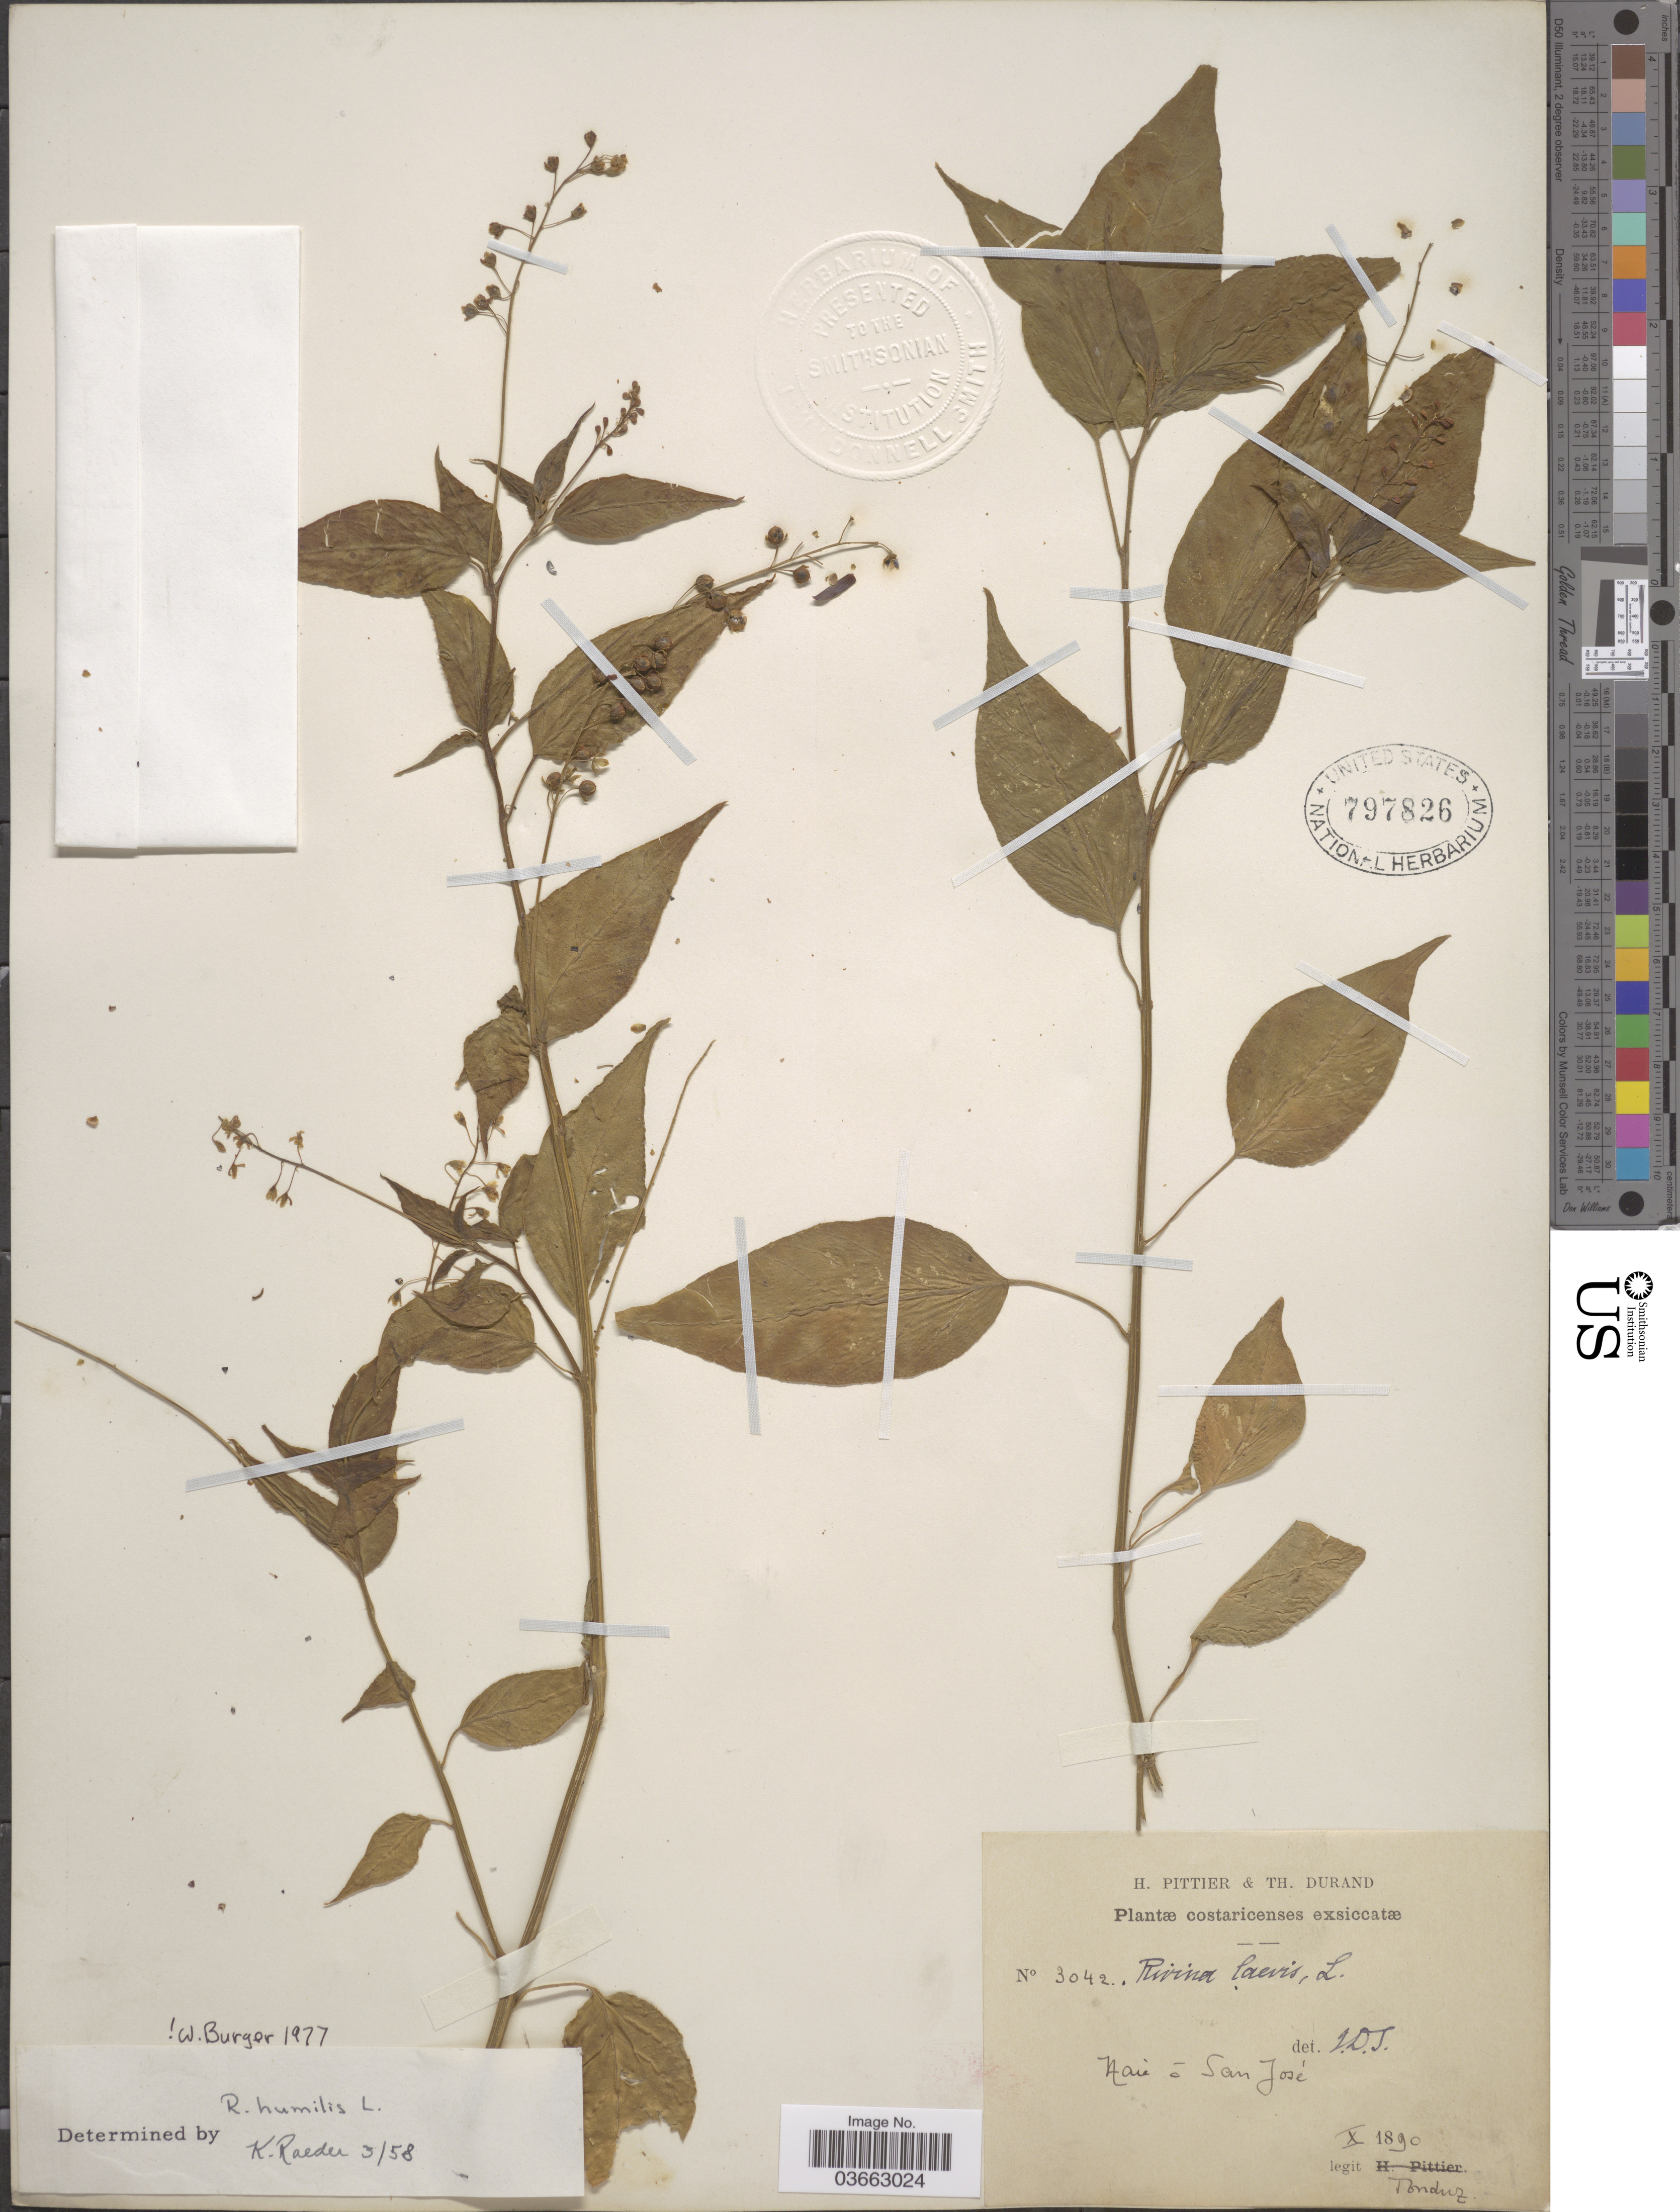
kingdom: Plantae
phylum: Tracheophyta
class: Magnoliopsida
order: Caryophyllales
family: Phytolaccaceae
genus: Rivina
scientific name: Rivina humilis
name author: L.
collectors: Tonduz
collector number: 3042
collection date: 1890-10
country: Costa Rica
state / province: San José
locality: Haie á San José.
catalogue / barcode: US 797826